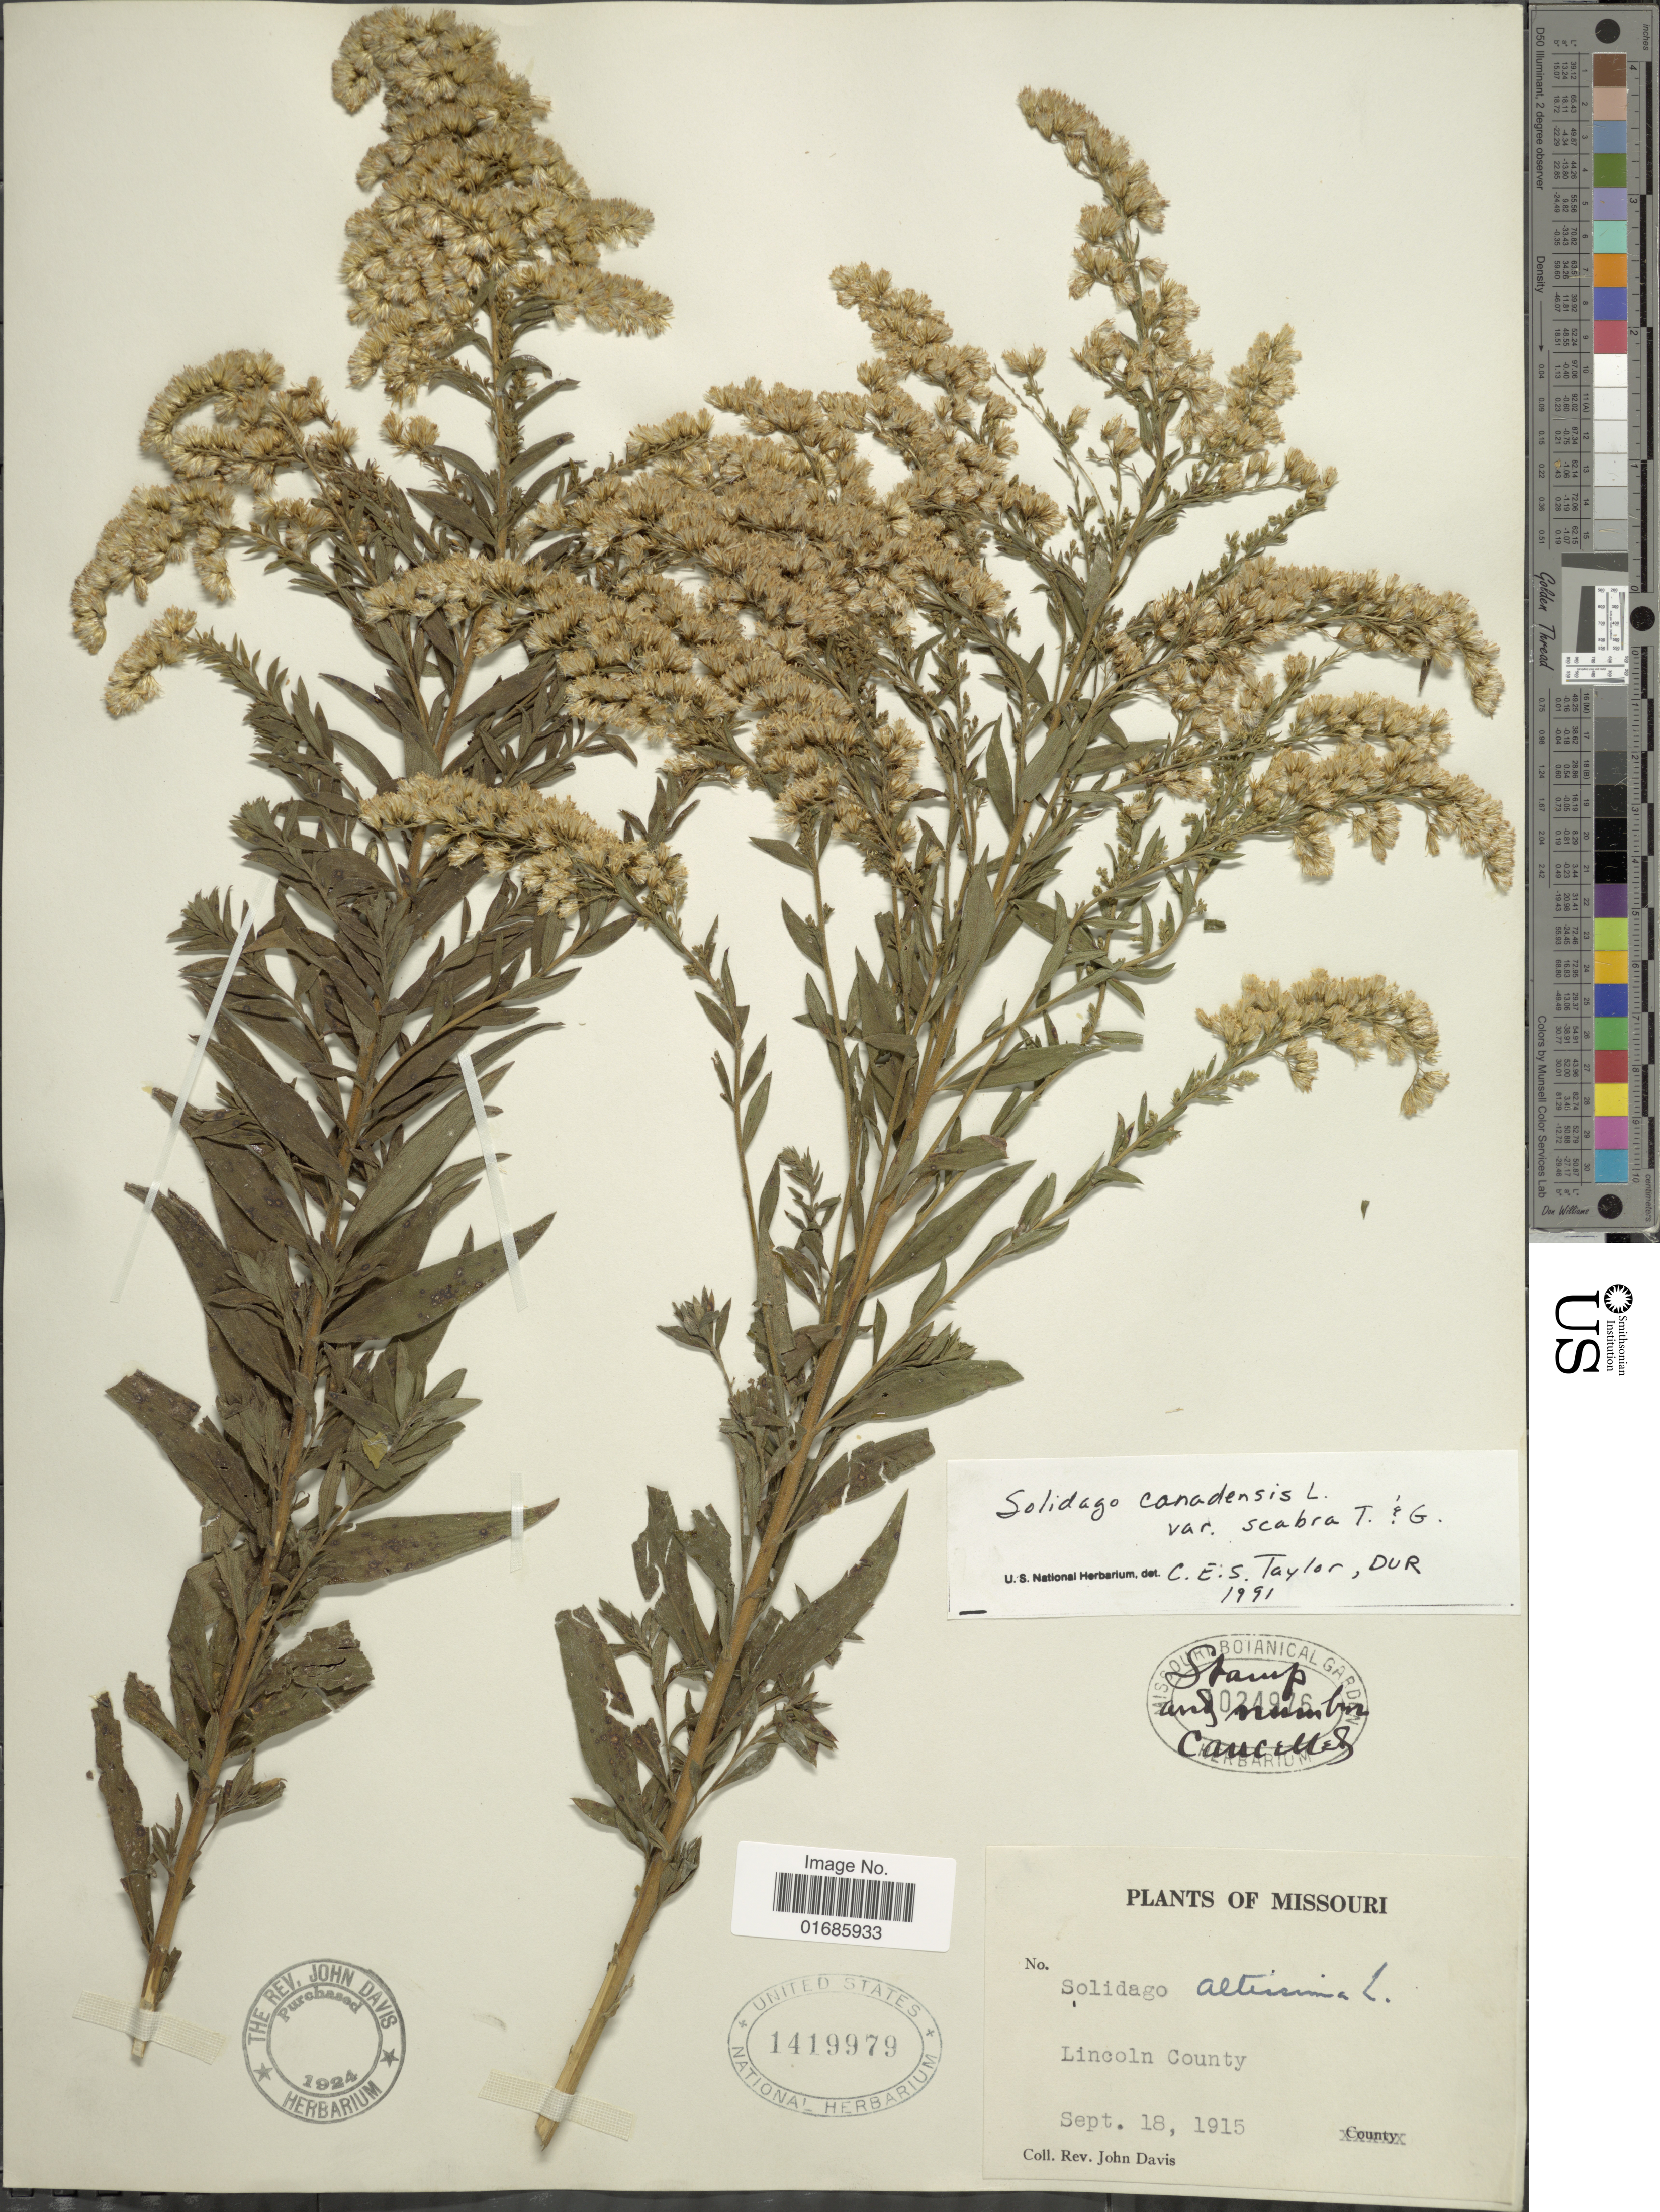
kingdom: Plantae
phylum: Tracheophyta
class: Magnoliopsida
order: Asterales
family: Asteraceae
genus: Solidago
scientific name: Solidago canadensis var. scabra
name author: (Muhl. ex Willd.) Torr. & A. Gray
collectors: J. Davis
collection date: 1915-09-18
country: United States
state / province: Missouri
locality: Lincoln County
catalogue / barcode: US 1419979